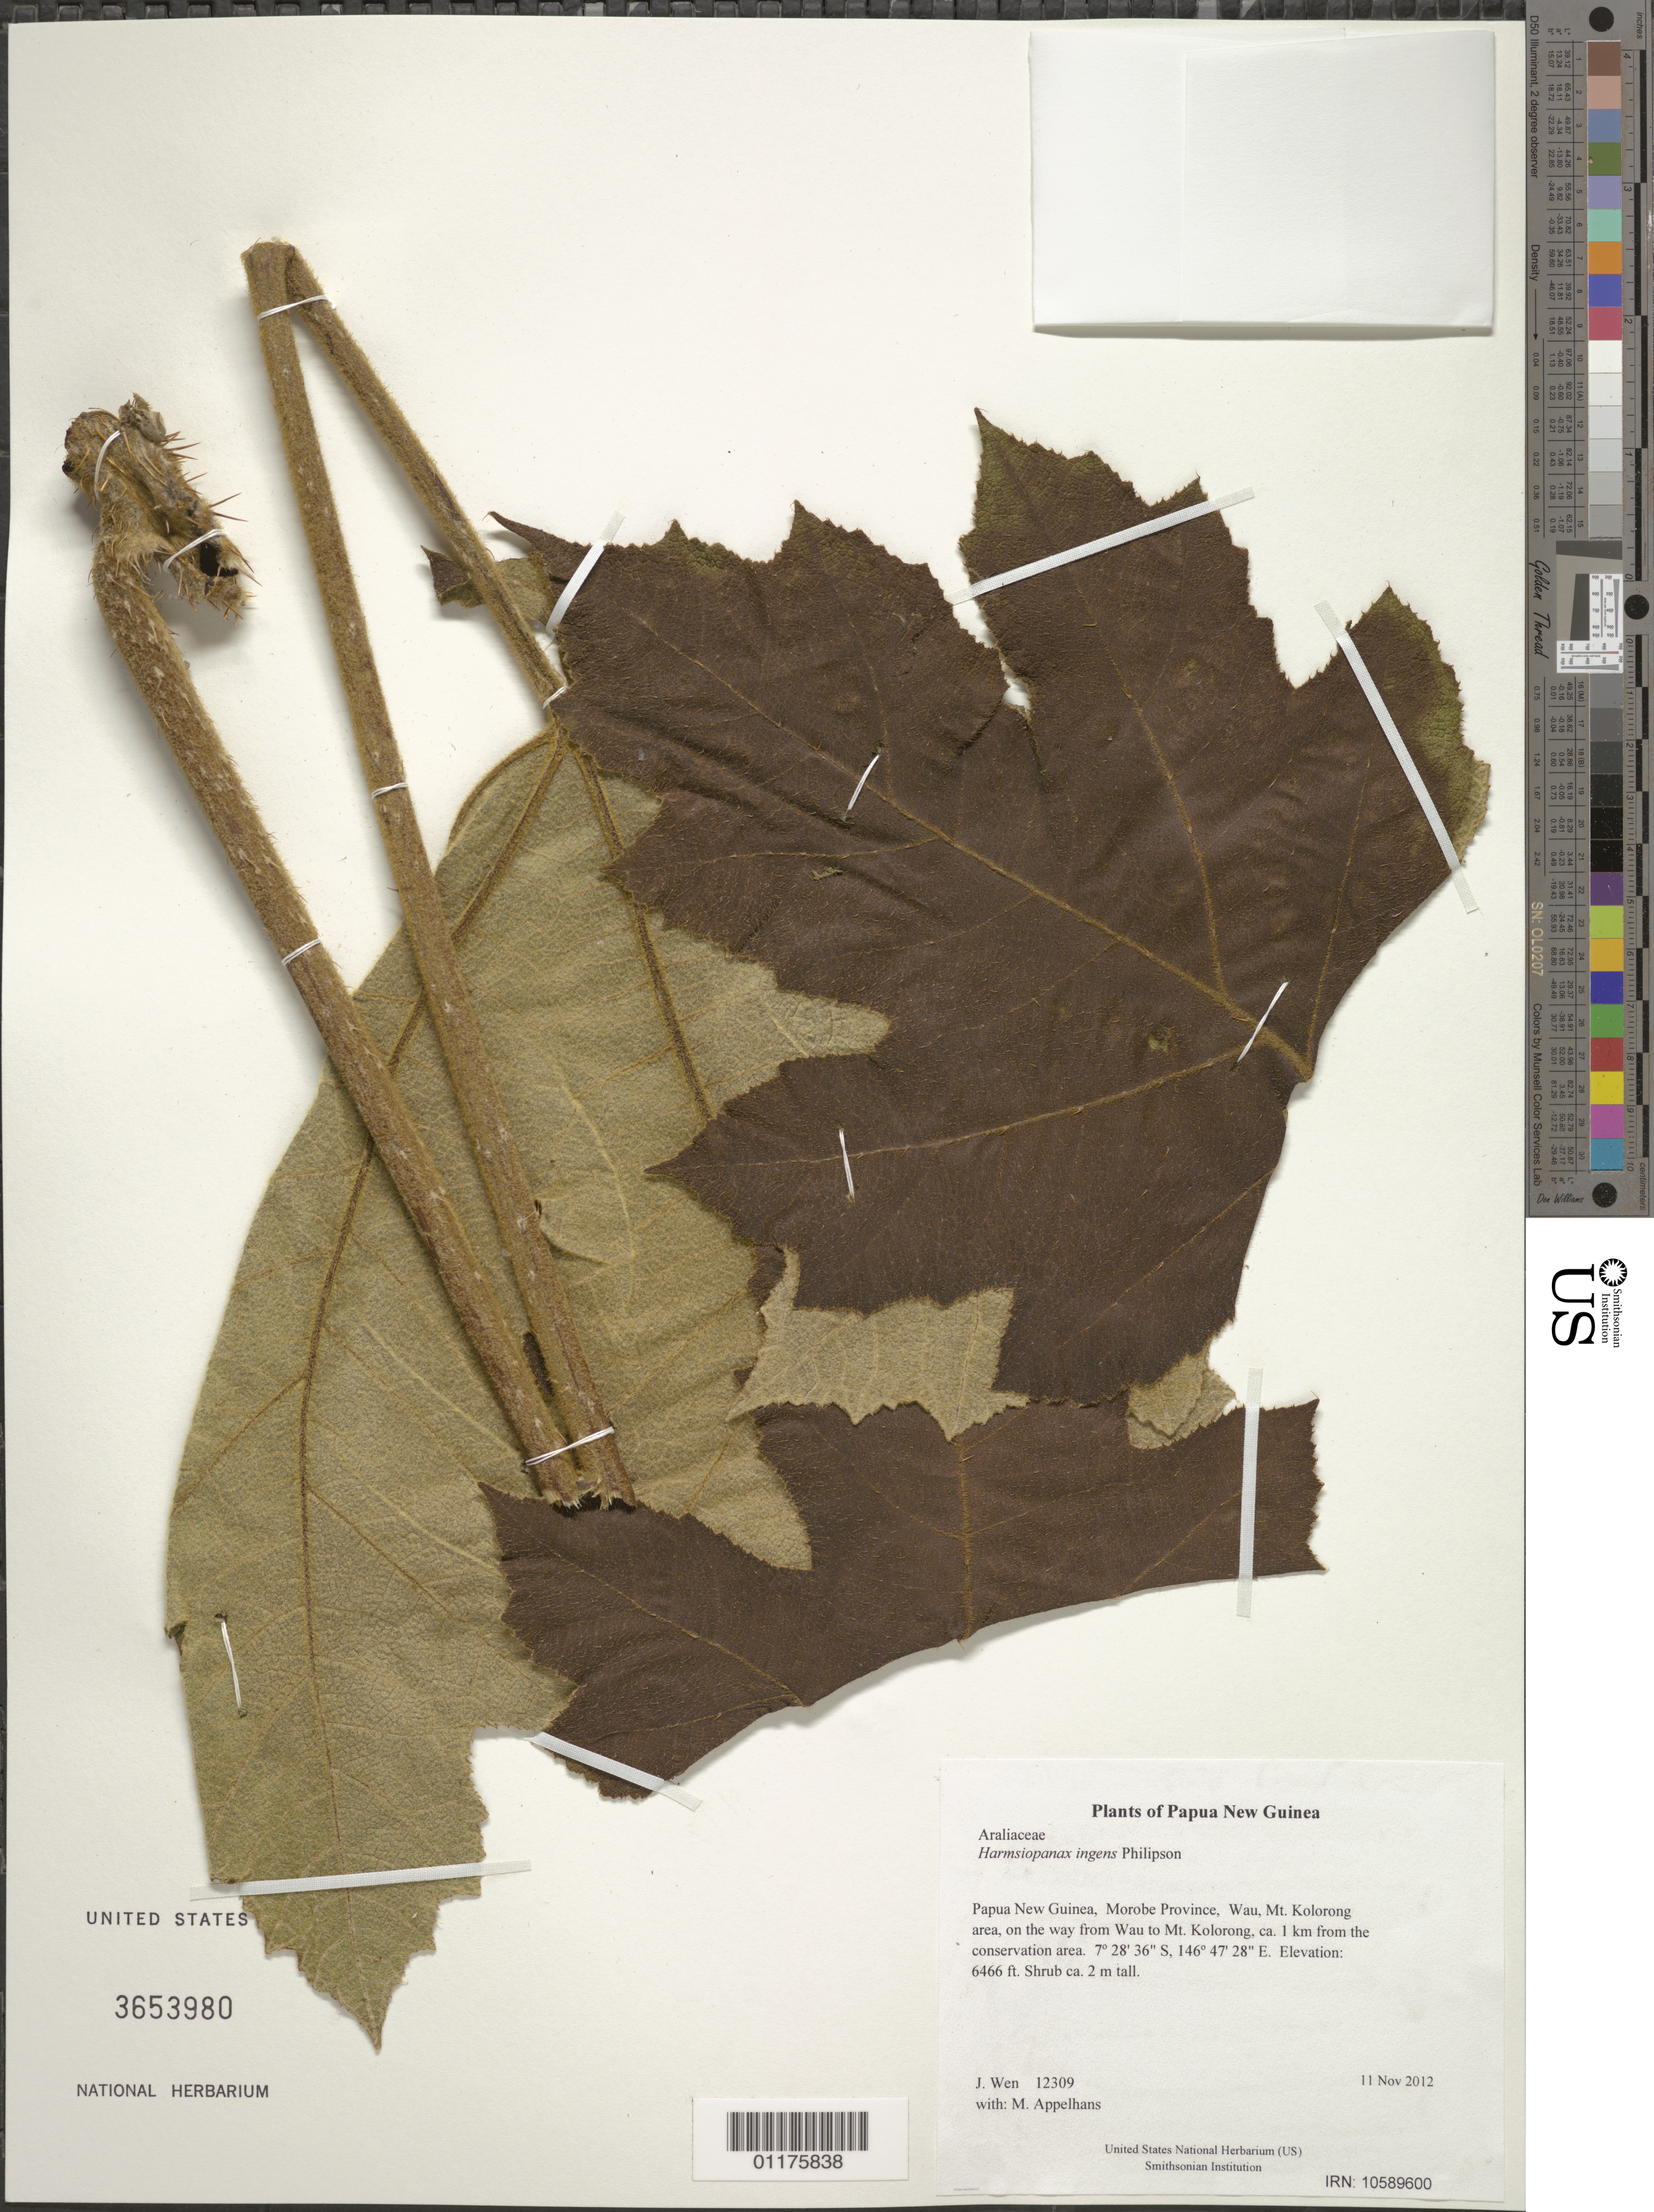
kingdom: Plantae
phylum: Tracheophyta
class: Magnoliopsida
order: Apiales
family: Araliaceae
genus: Harmsiopanax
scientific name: Harmsiopanax ingens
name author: Philipson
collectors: M. Appelhans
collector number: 12309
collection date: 2012-11-11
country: Papua New Guinea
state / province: Morobe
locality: Wau, Mt. Kolorong area, on the way from Wau to Mt. Kolorong, ca. 1 km from the conservation area.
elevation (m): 1971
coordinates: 07 28.600 S, 146 47.468 E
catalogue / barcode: US 3653980